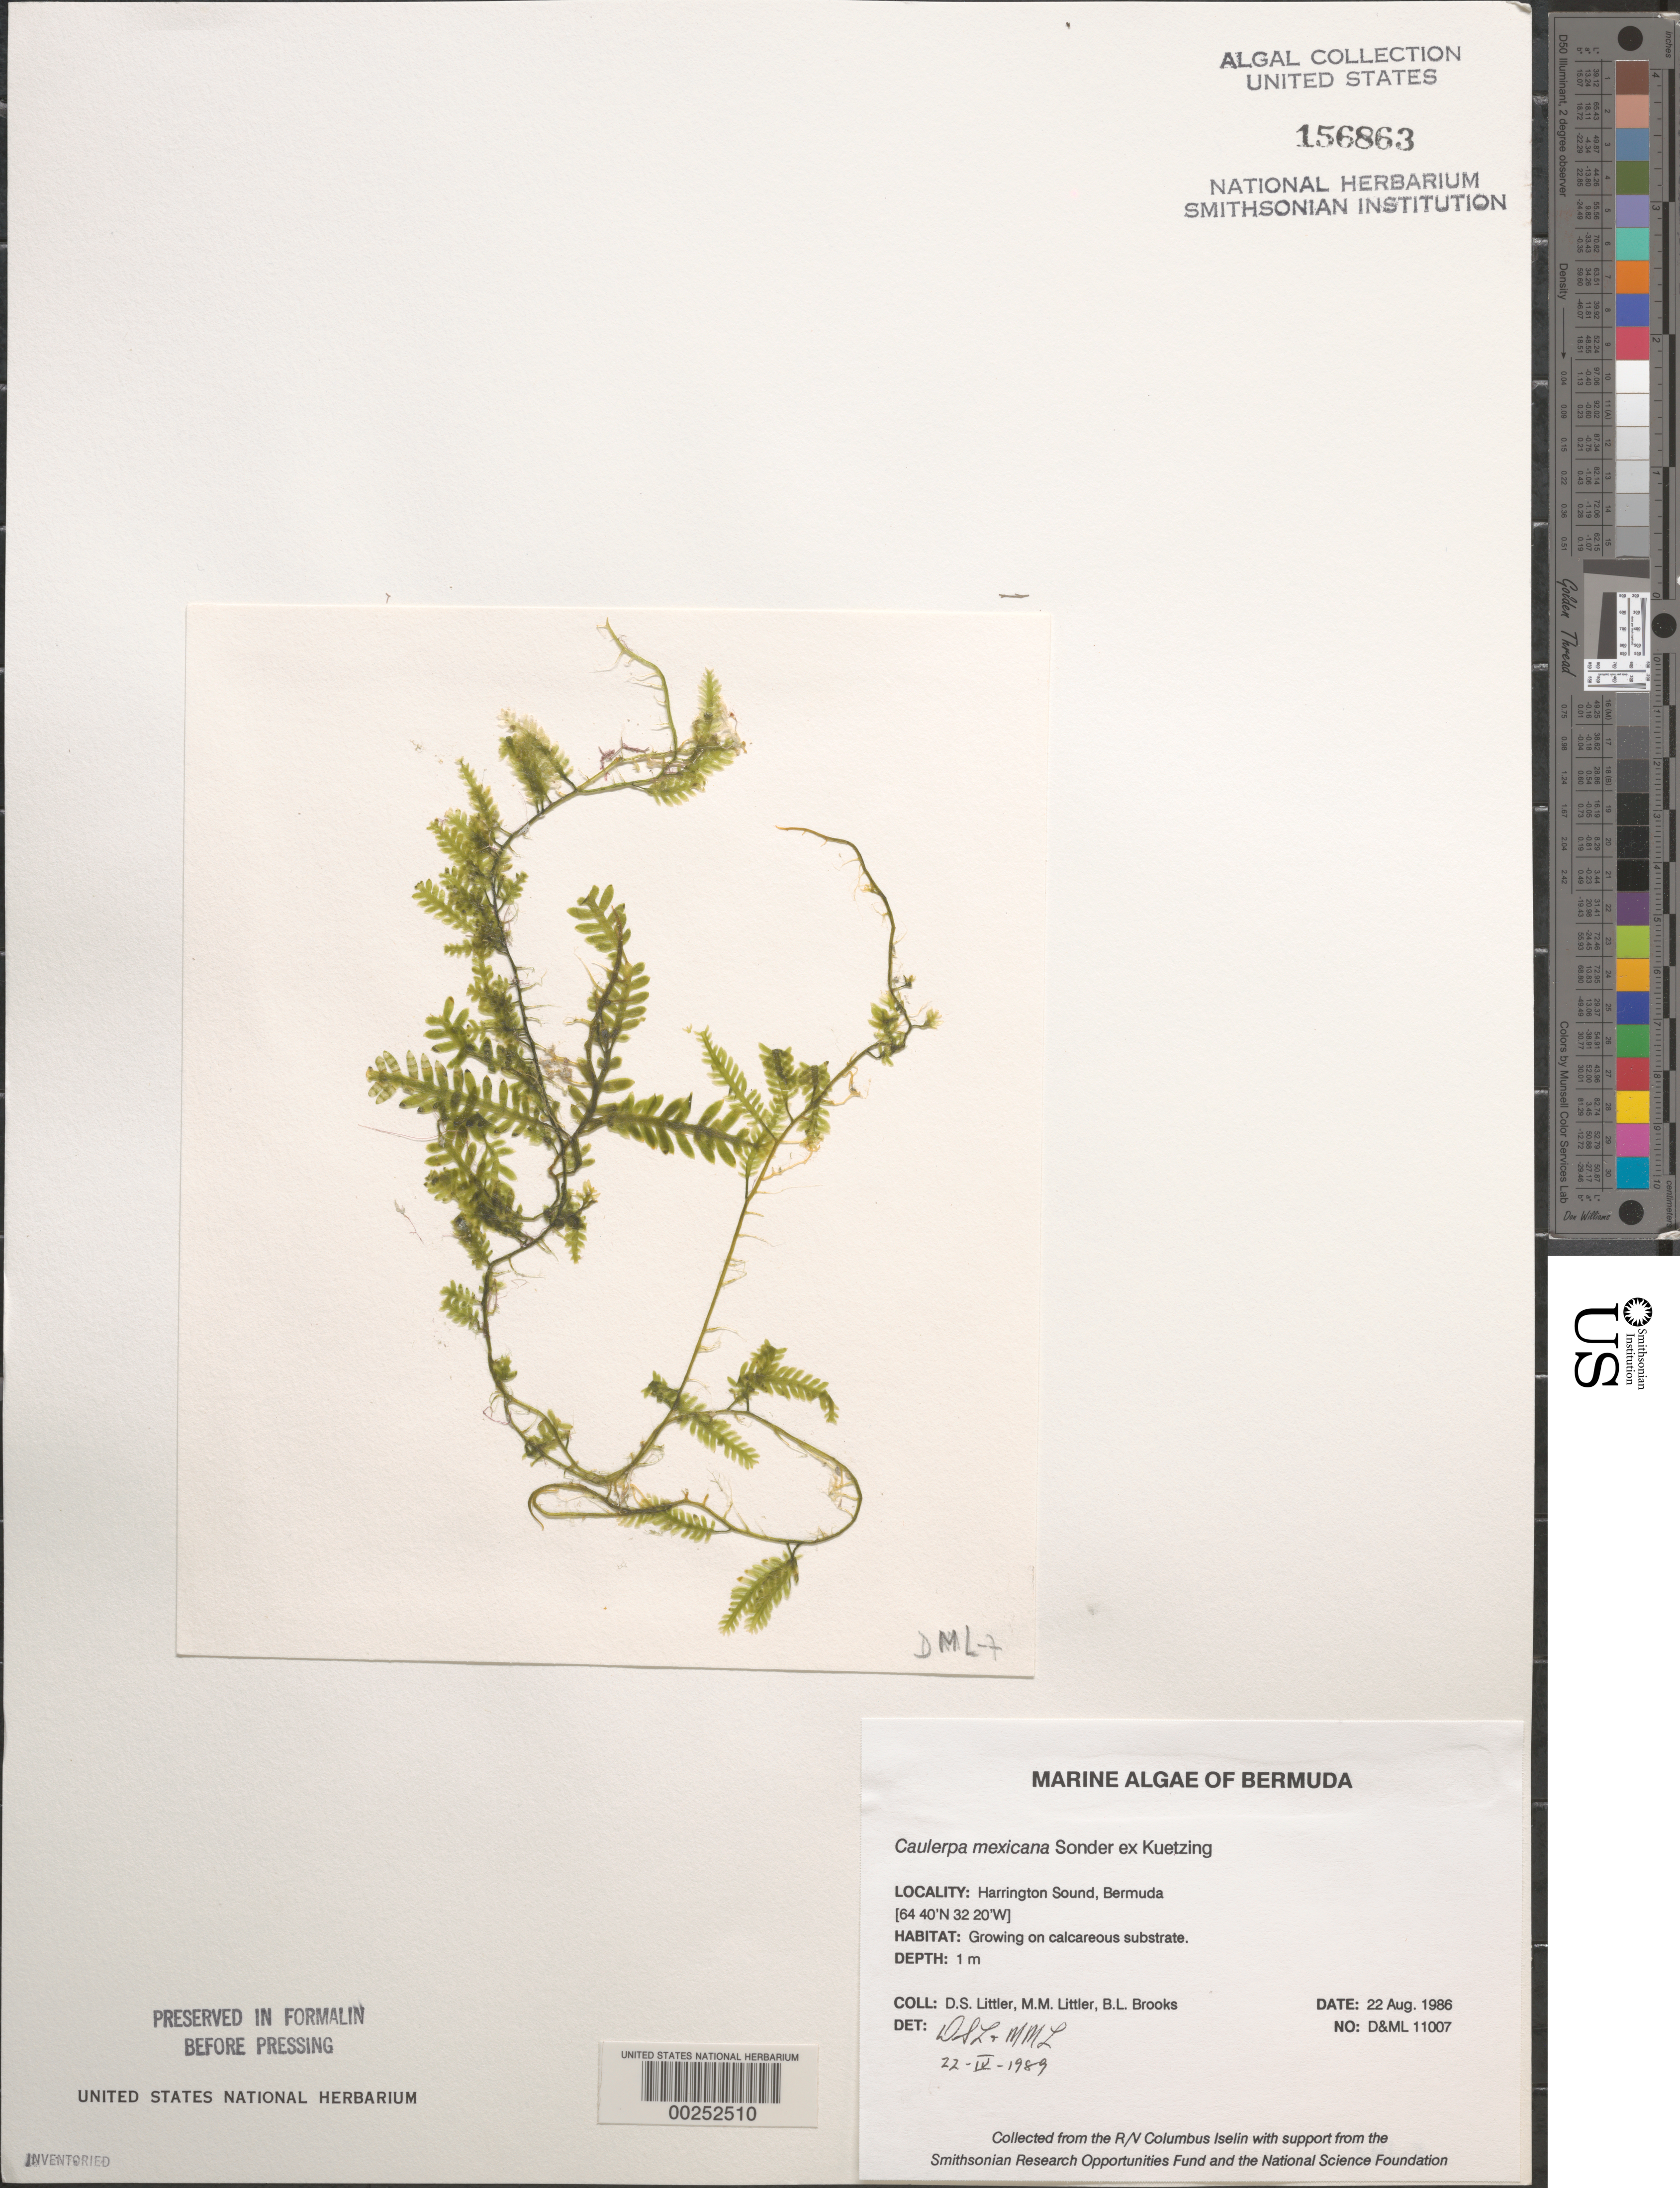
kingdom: Plantae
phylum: Chlorophyta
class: Ulvophyceae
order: Bryopsidales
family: Caulerpaceae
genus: Caulerpa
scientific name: Caulerpa mexicana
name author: Sond. ex Kütz.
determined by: Littler, D. S.; Littler, M. M.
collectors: D. S. Littler, M. M. Littler & B. Brooks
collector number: D&ML 11007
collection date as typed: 22 Aug 1986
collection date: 1986-08-22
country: Bermuda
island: Bermuda Island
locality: Harrington Sound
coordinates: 32 20' N, 64 40' W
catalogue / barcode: US 156863